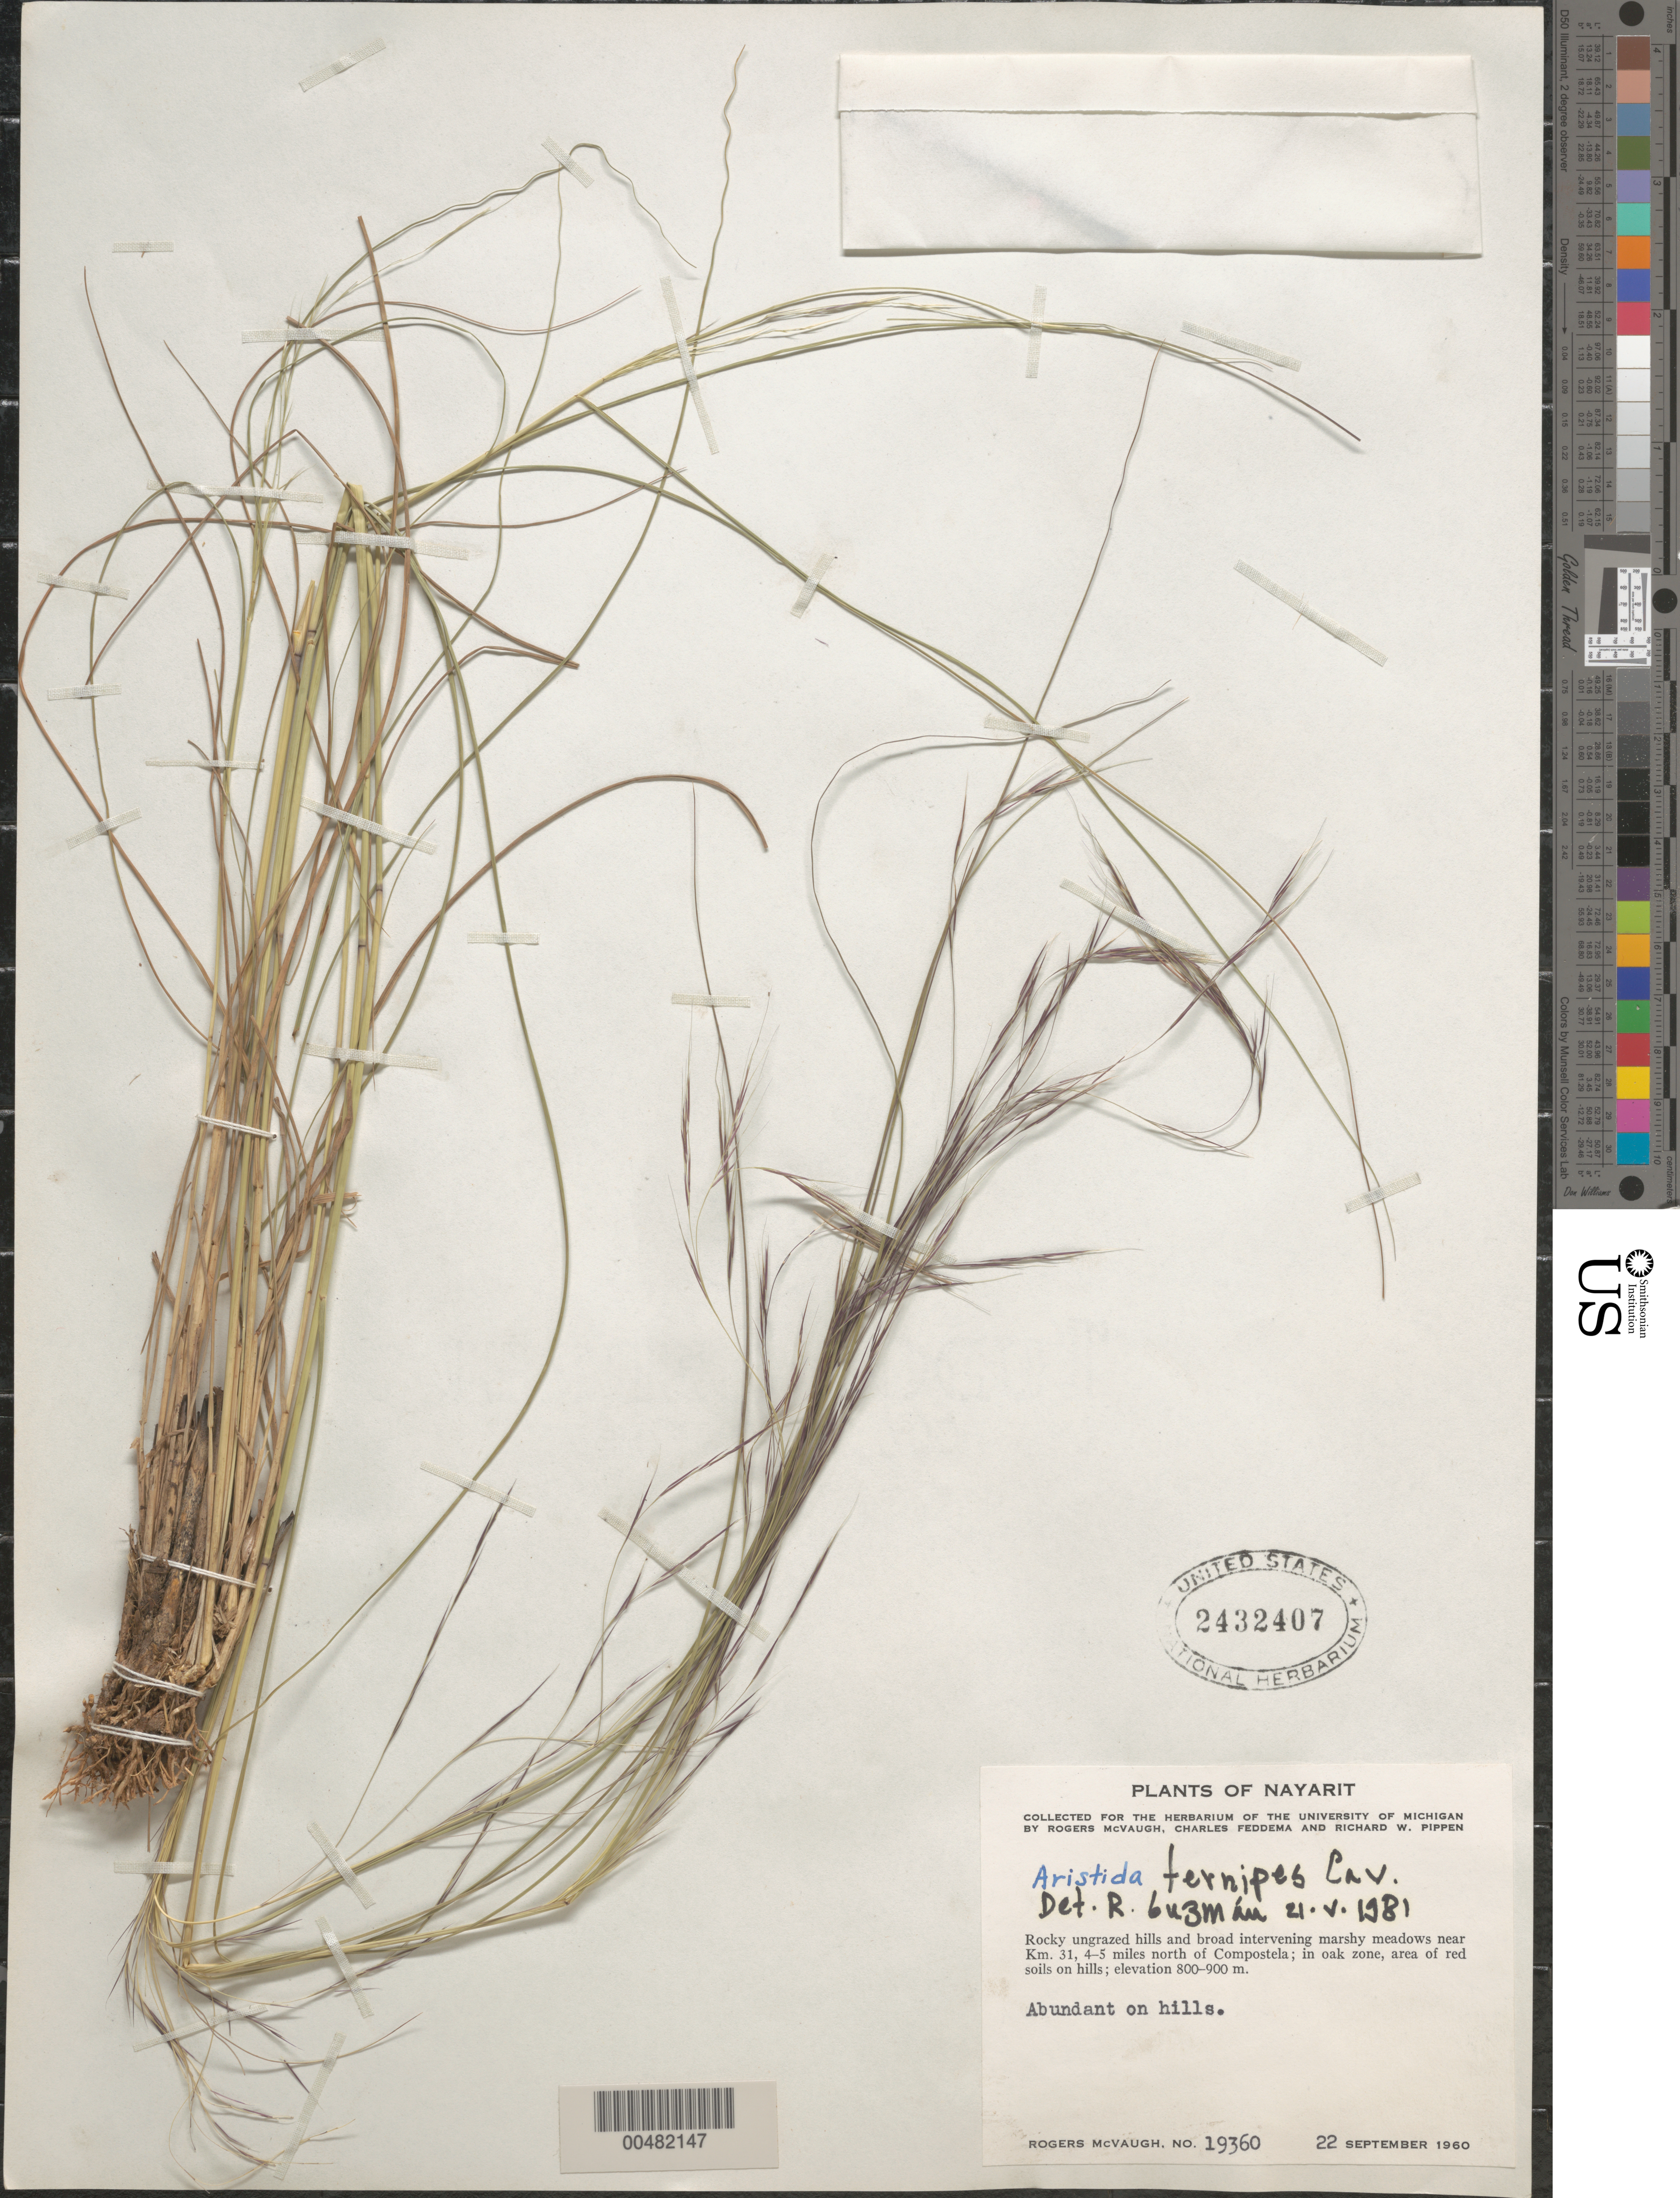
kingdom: Plantae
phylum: Tracheophyta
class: Liliopsida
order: Poales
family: Poaceae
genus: Aristida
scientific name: Aristida ternipes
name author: Cav.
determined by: Guzman-M., R.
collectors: R. McVaugh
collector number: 19360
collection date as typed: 22 Sep 1960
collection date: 1960-09-22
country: Mexico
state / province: Nayarit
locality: Near km 31, 4-5 mi N of Compostela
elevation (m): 800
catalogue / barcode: US 2432407